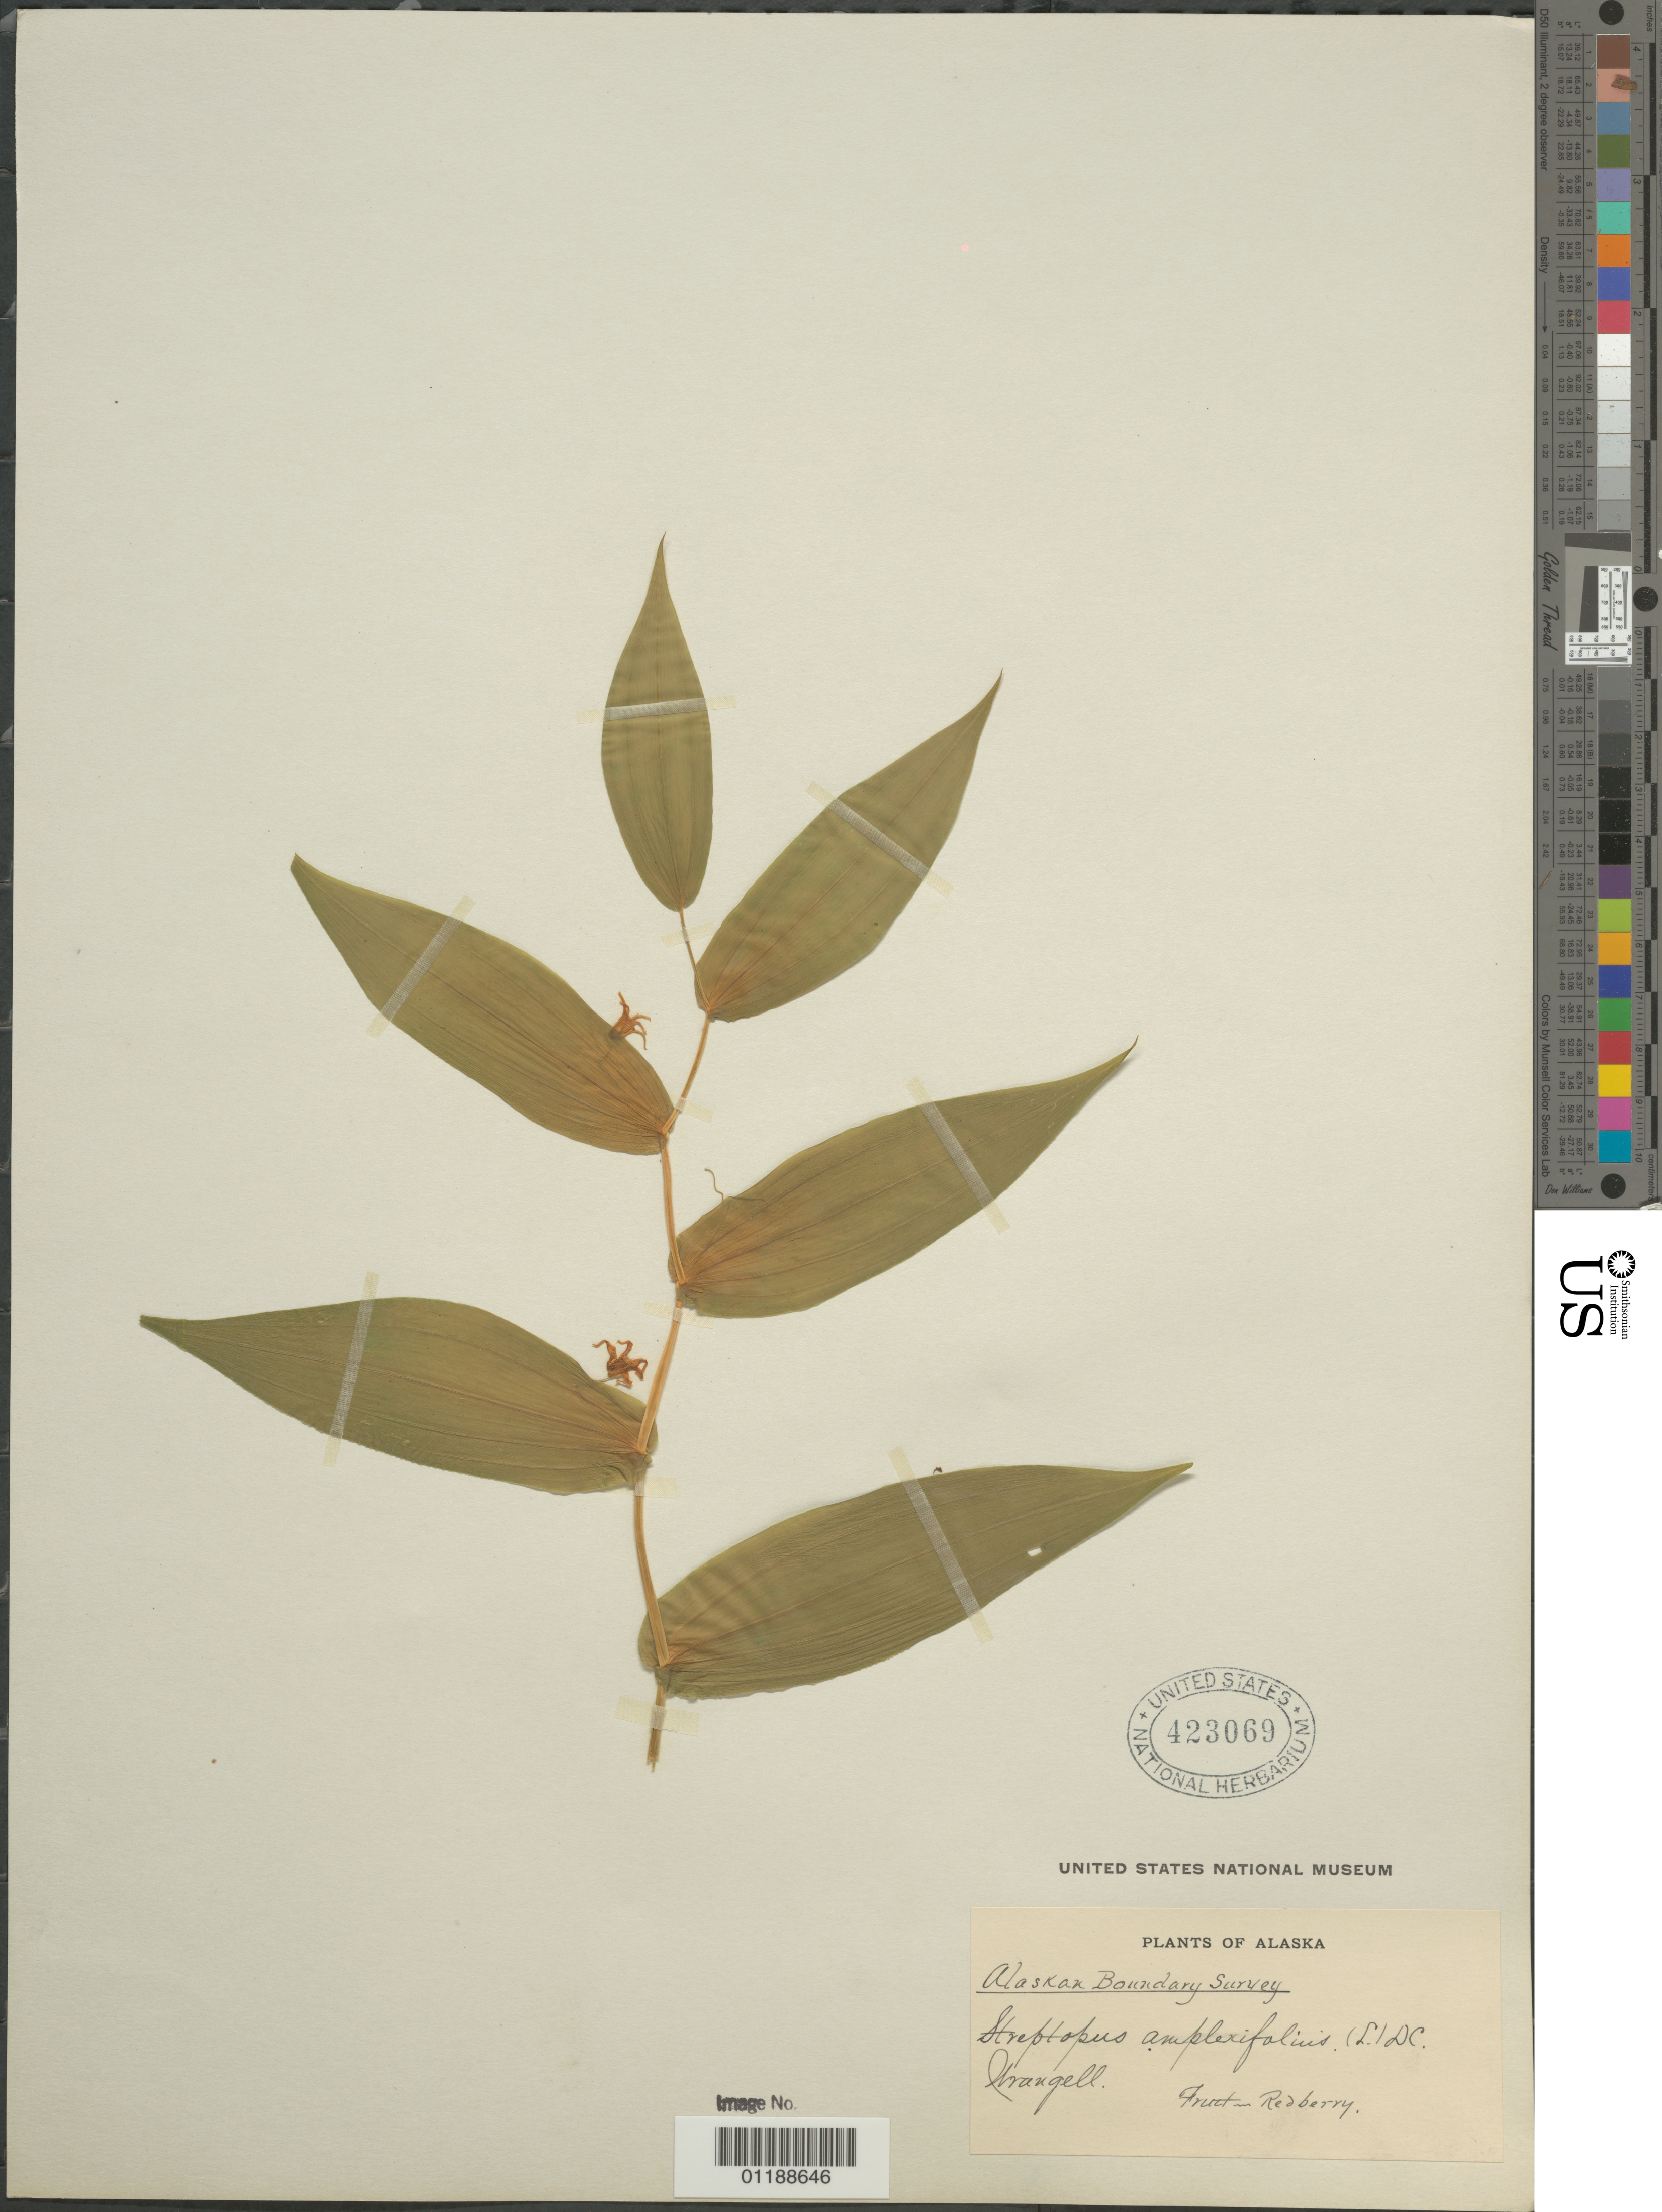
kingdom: Plantae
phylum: Tracheophyta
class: Liliopsida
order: Liliales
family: Liliaceae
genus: Streptopus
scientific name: Streptopus amplexifolius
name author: DC.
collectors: F. P. Wrangell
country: United States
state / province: Alaska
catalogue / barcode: US 423069